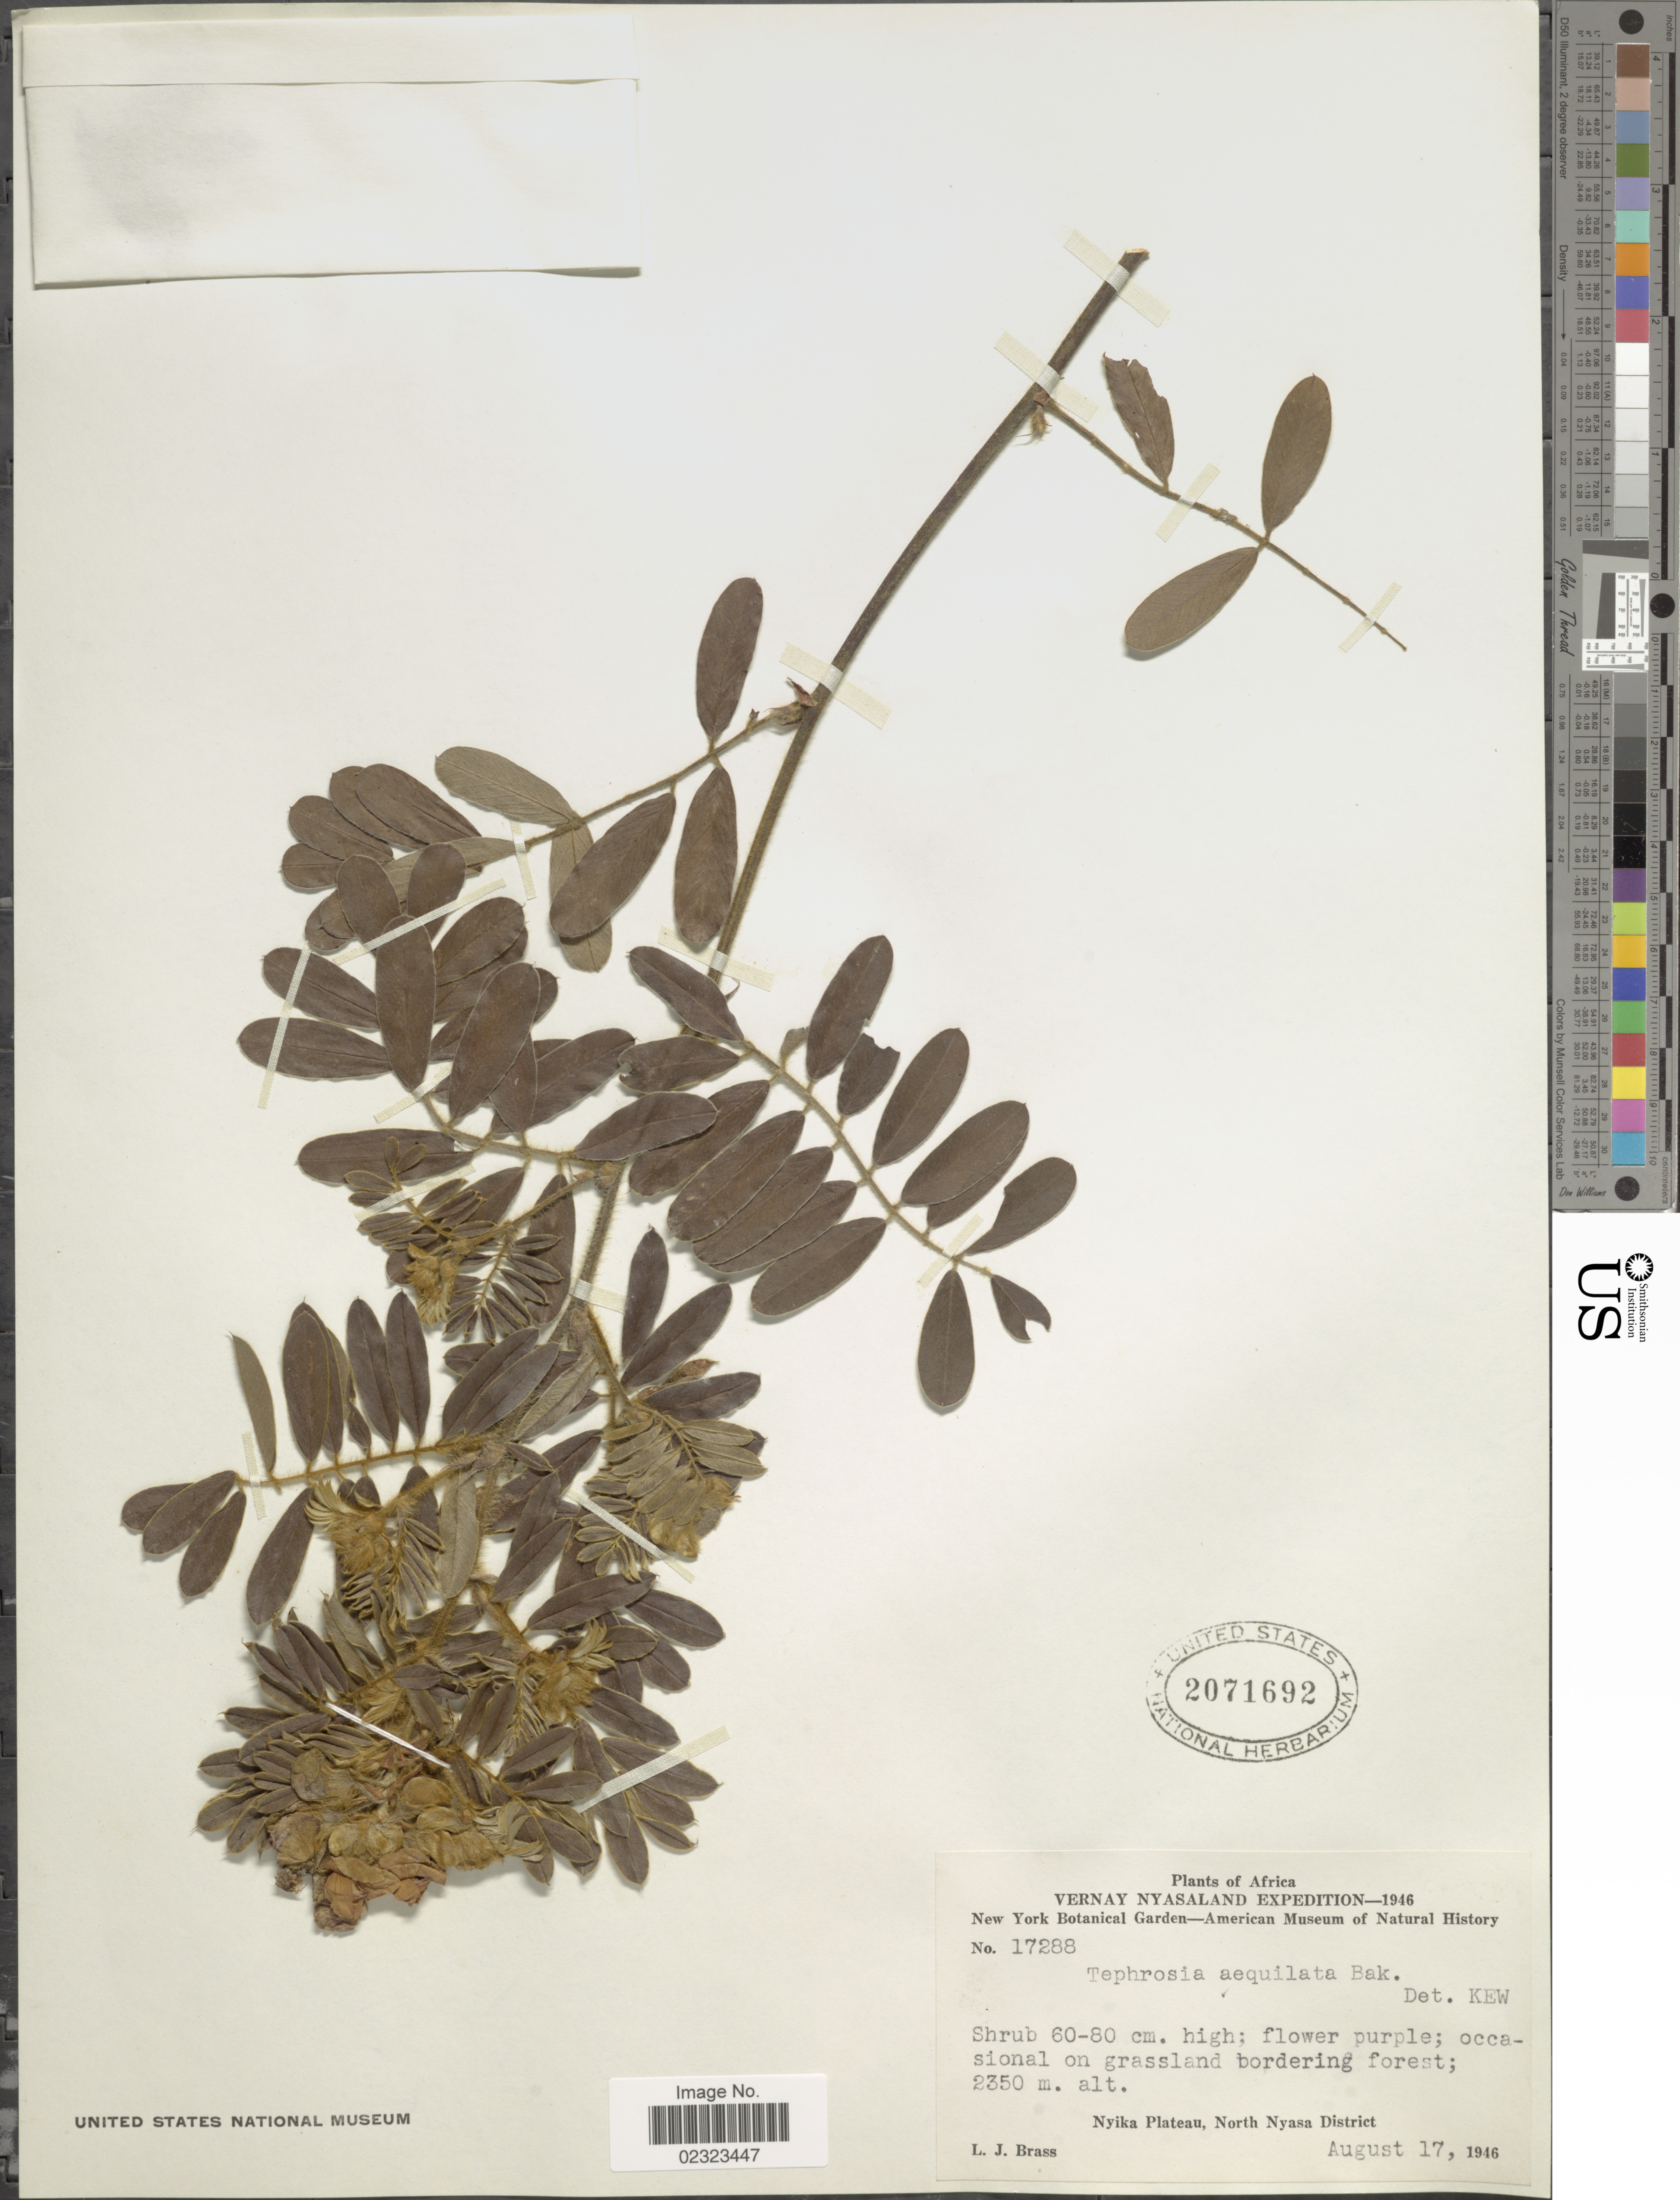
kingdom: Plantae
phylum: Tracheophyta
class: Magnoliopsida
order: Fabales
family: Fabaceae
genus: Tephrosia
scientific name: Tephrosia aequilata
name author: Baker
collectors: L. J. Brass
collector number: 17288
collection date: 1946-08-17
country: Malawi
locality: Africa, Vernay Nyasaland, Nyika Plateau, North Nyasa District.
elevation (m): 2350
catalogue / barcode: US 2071692